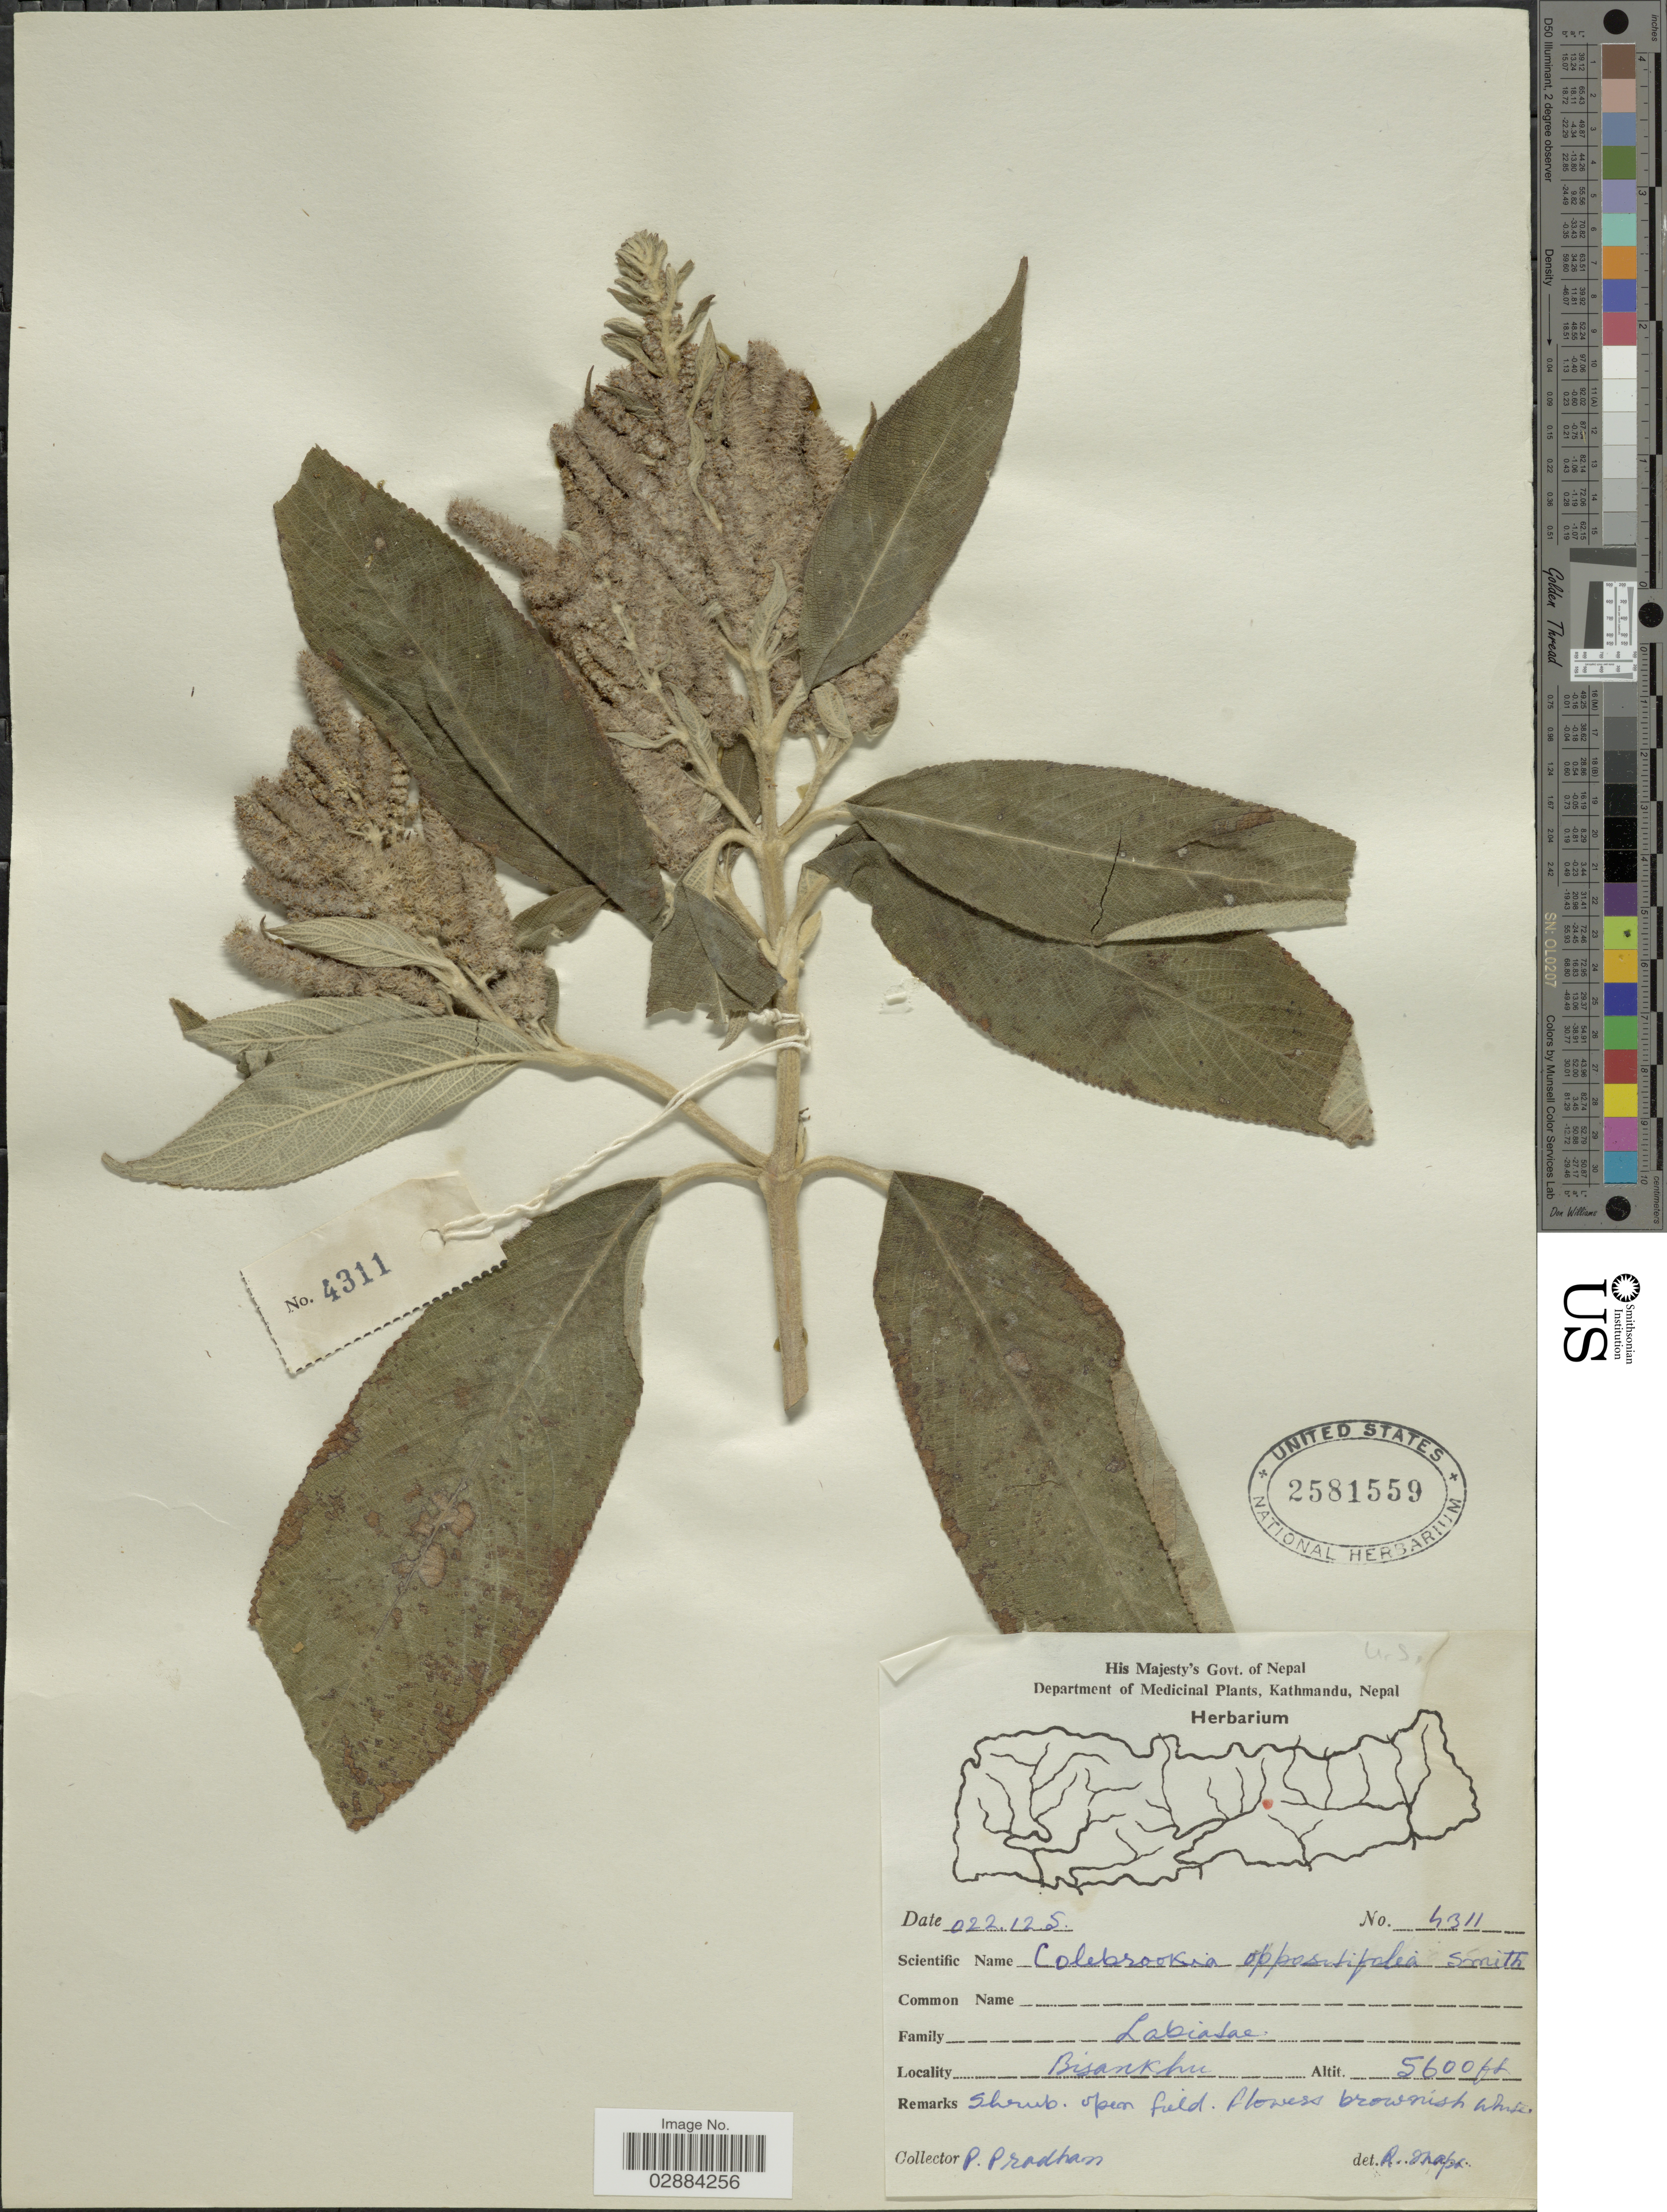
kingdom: Plantae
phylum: Tracheophyta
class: Magnoliopsida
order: Lamiales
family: Lamiaceae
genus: Colebrookea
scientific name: Colebrookea oppositifolia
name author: Small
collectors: P. Pradhan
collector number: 4311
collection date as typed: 022.12.5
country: Nepal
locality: Bisankhu.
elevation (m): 1707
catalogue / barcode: US 2581559